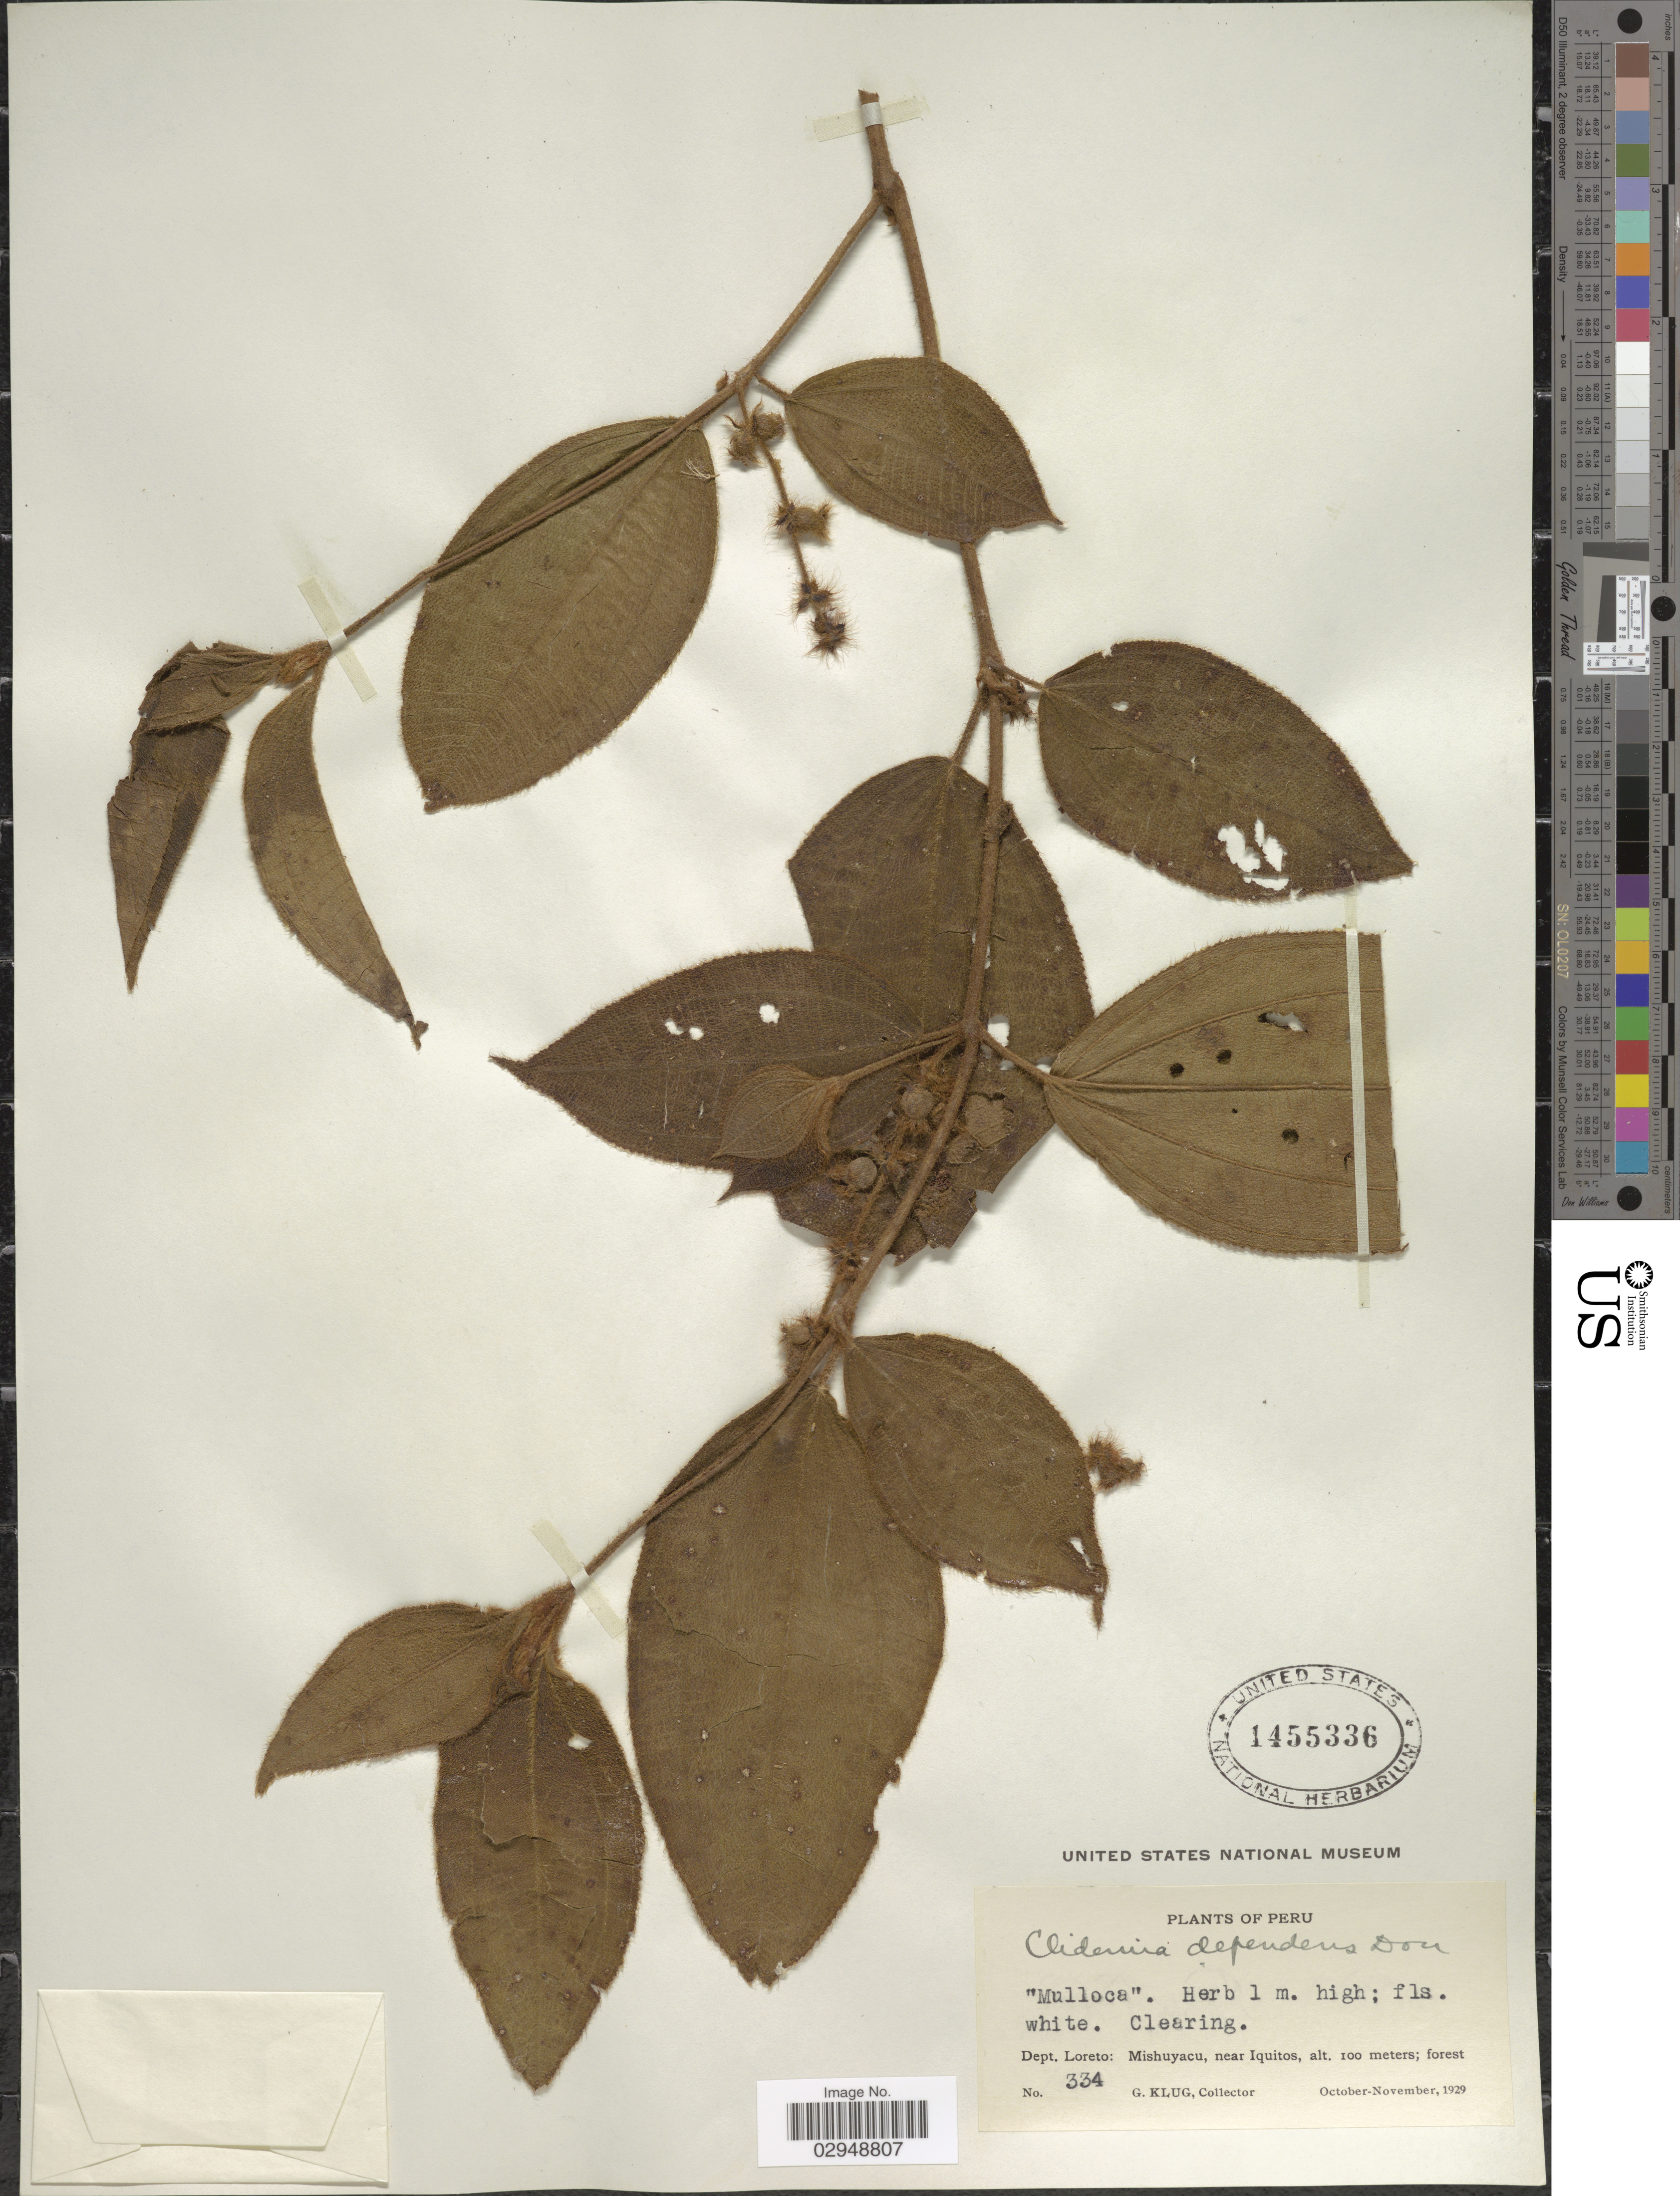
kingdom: Plantae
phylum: Tracheophyta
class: Magnoliopsida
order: Myrtales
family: Melastomataceae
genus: Clidemia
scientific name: Clidemia capitellata var. dependens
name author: (Pav. & D. Don) J.F. Macbr.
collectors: G. Klug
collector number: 334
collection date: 1929-10/1929-11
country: Peru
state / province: Loreto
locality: Dept. Loreto: Mishuyacu, near Iquitos.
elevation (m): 100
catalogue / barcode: US 1455336